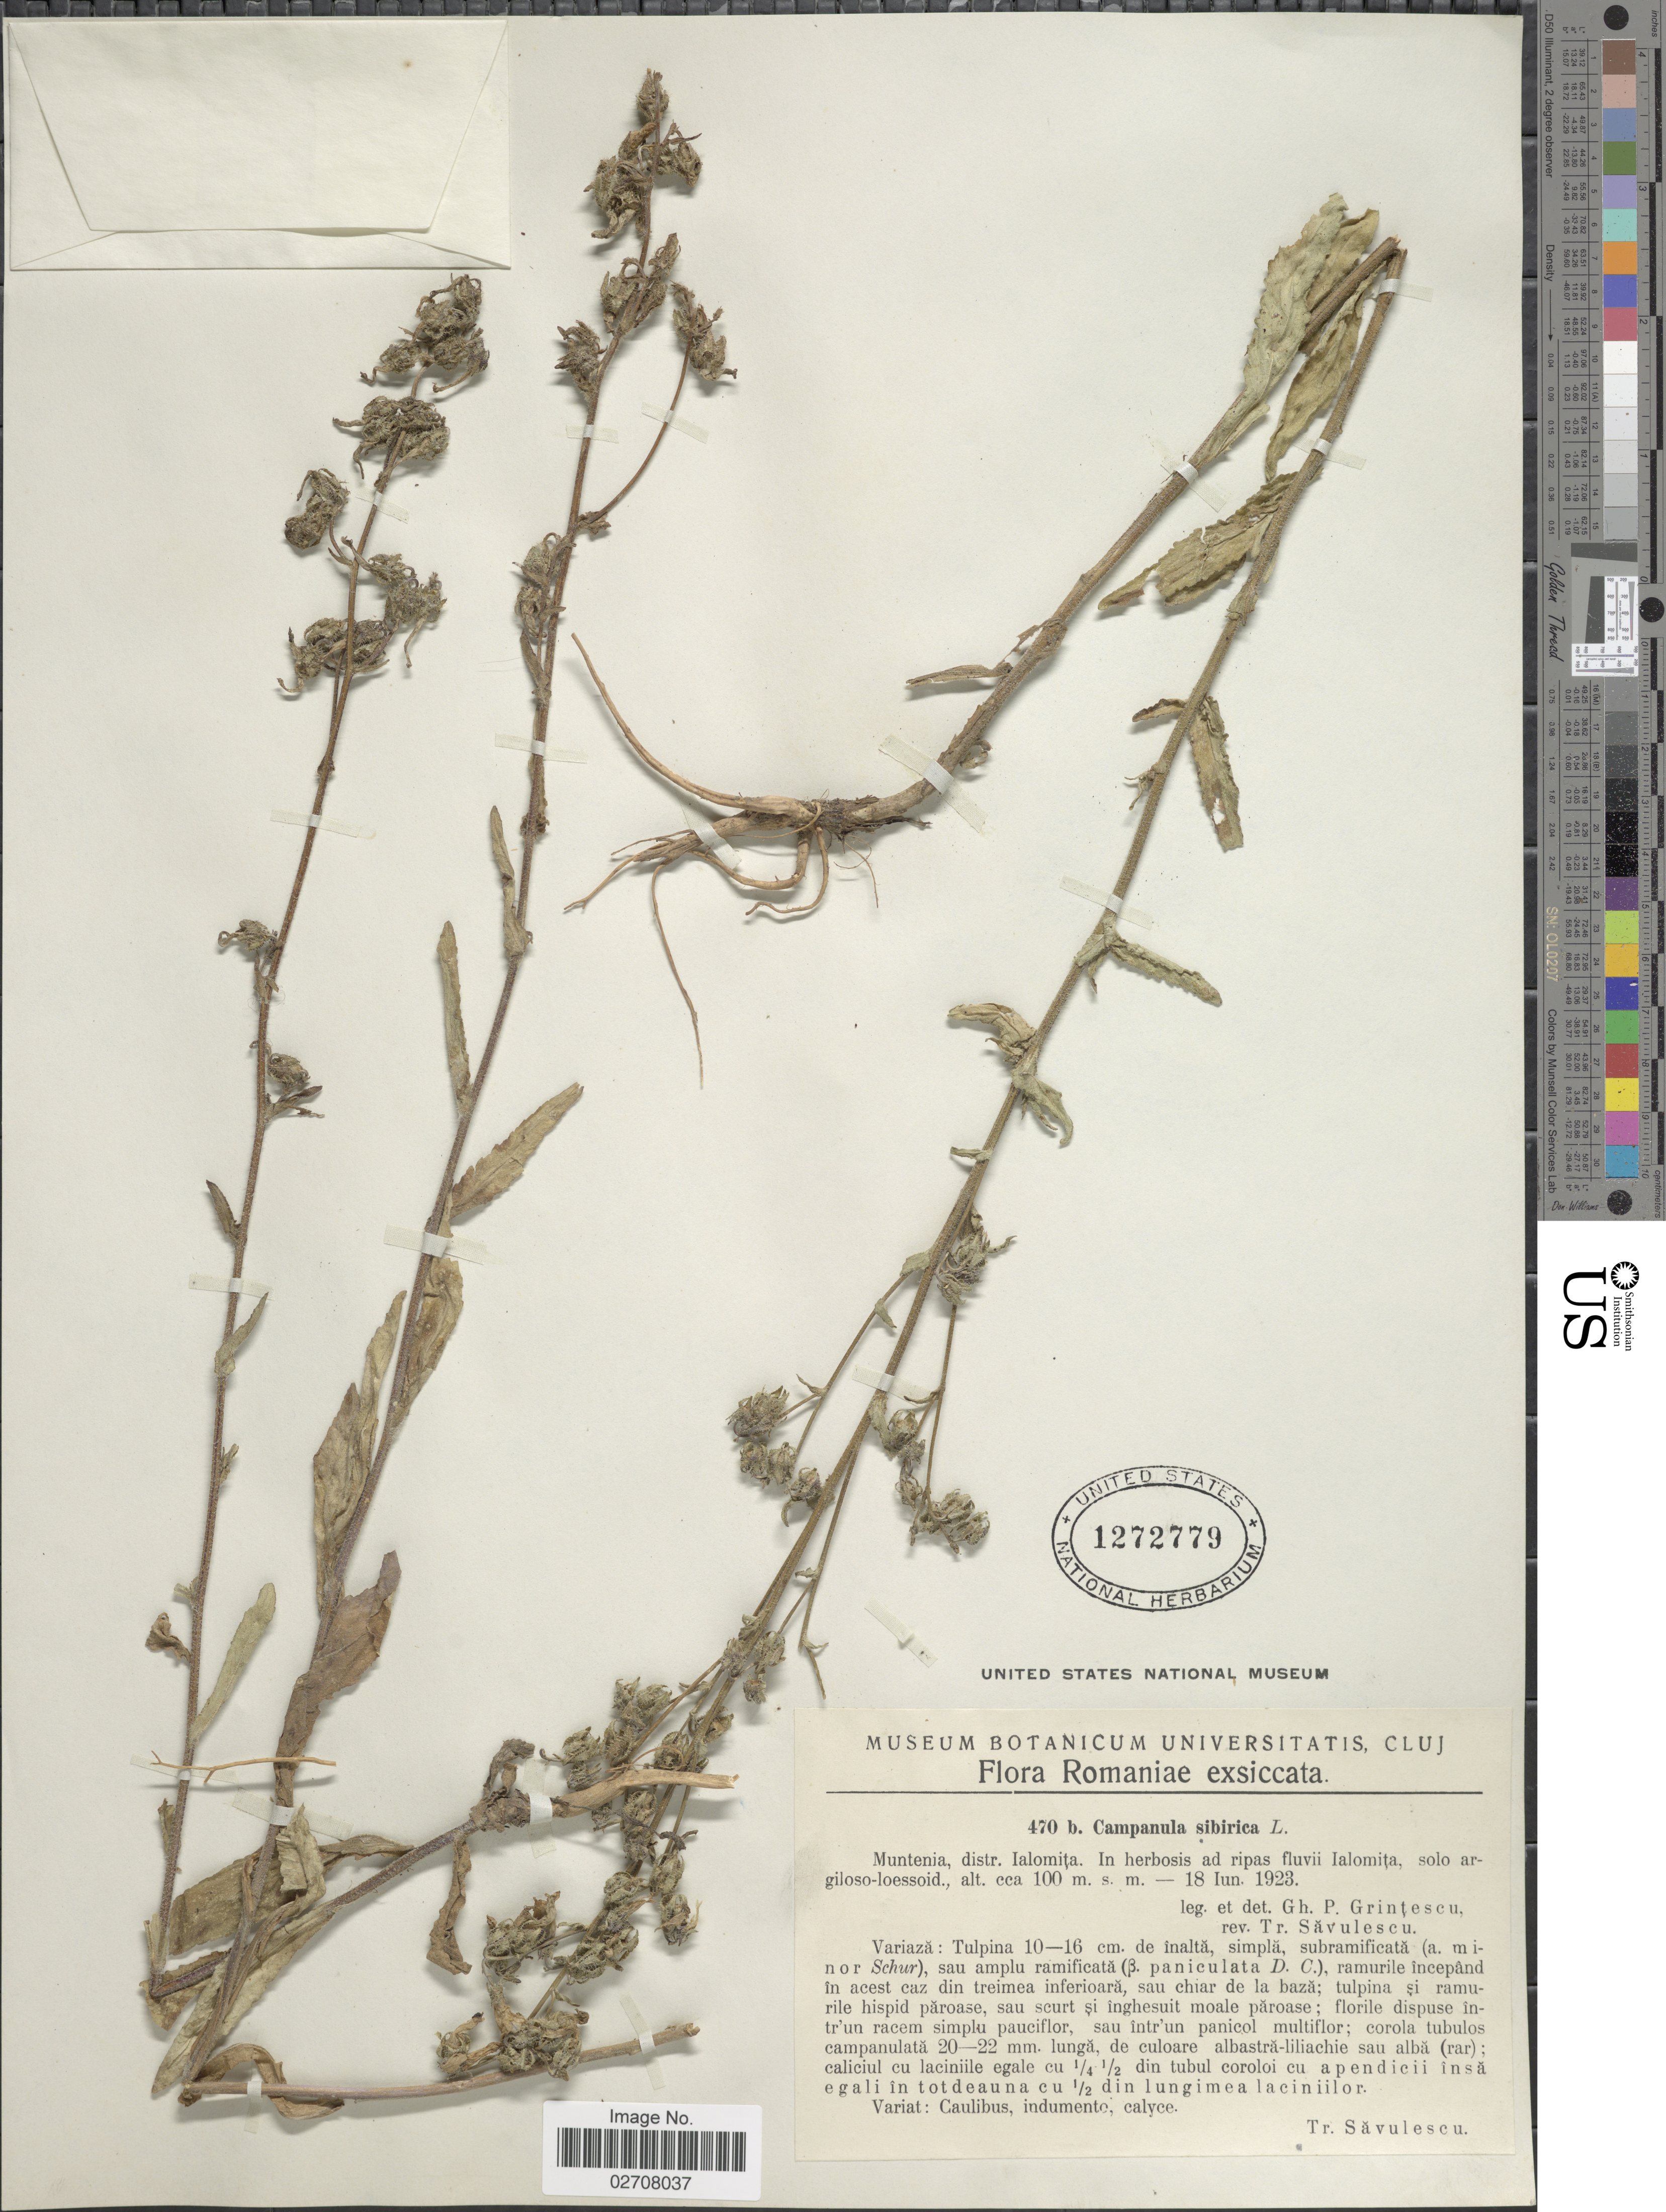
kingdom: Plantae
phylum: Tracheophyta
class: Magnoliopsida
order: Asterales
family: Campanulaceae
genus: Campanula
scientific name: Campanula sibirica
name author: L.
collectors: G. Grintescu & T. Savulescu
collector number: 470b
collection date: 1923-06-18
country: Romania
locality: Muntenia, distr. Ialomita. In herbosis ad ripas fluvii Ialomita, solo argiloso-loessoid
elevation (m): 100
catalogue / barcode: US 1272779